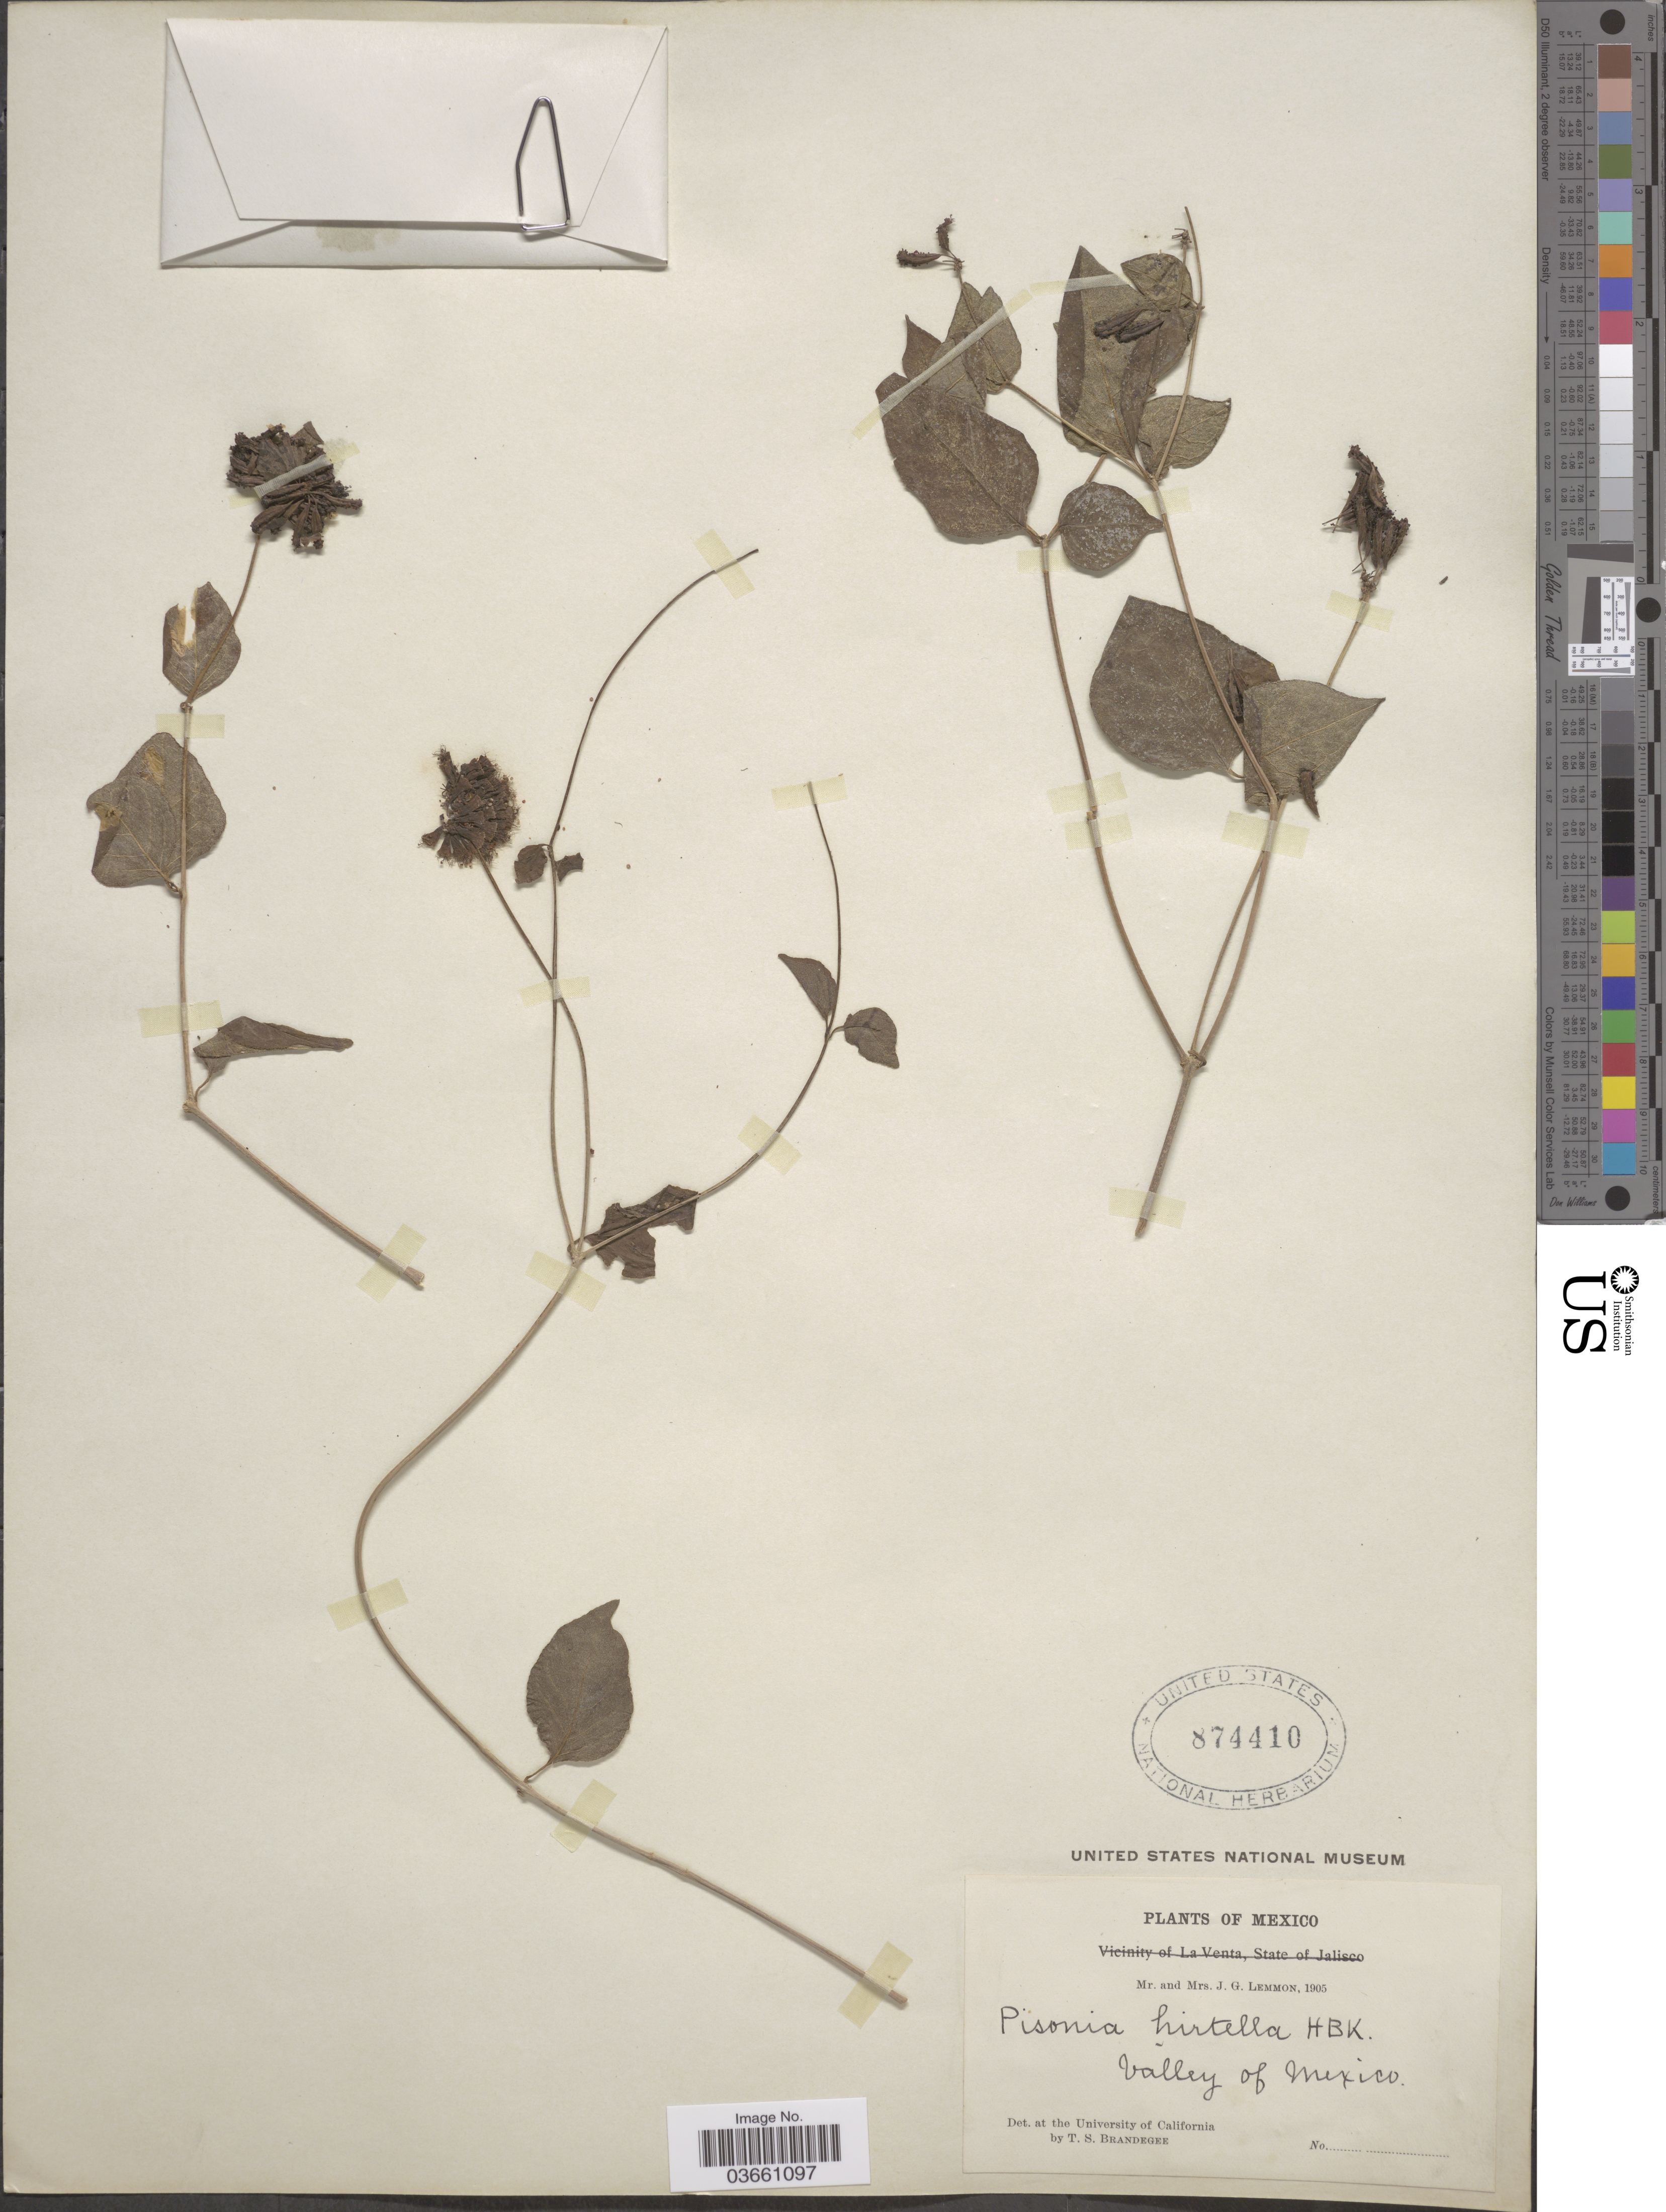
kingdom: Plantae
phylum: Tracheophyta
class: Magnoliopsida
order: Caryophyllales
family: Nyctaginaceae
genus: Pisoniella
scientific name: Pisoniella arborescens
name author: (Lag. & Rodr.) Standl.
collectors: J. Lemmon & Mrs. J. G. Lemmon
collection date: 1905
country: Mexico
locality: Valley of Mexico.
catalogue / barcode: US 874410